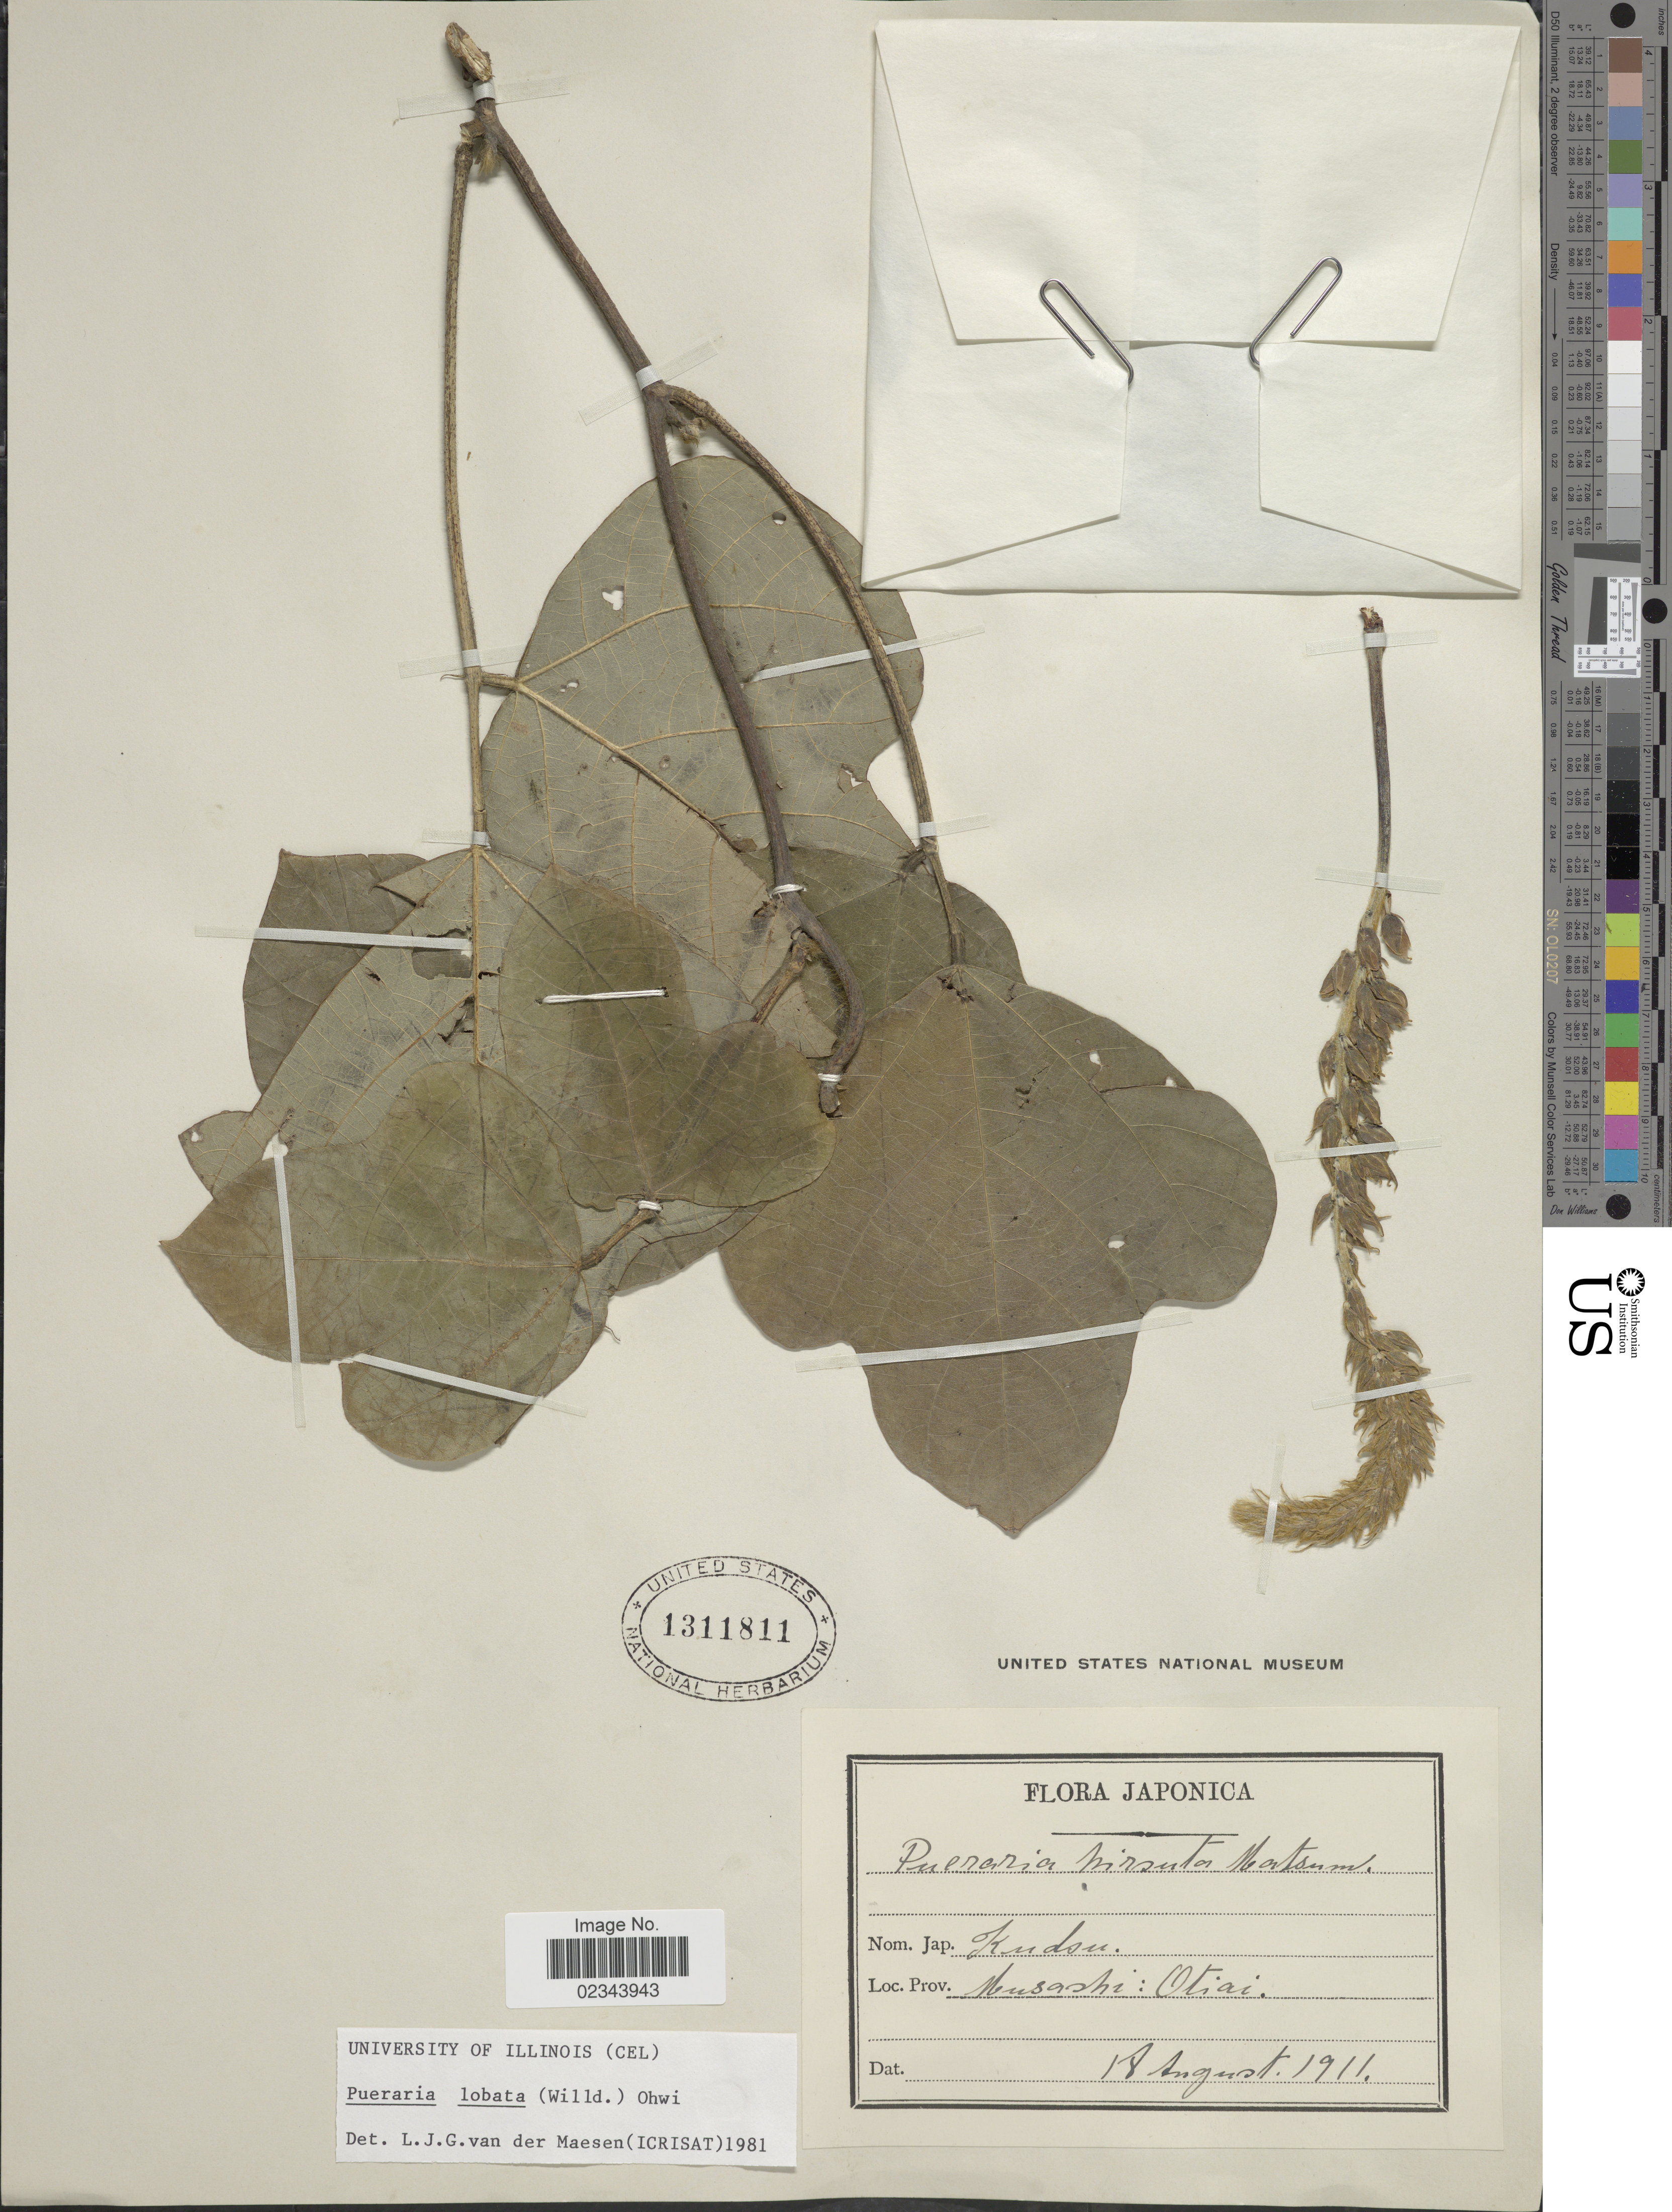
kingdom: Plantae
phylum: Tracheophyta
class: Magnoliopsida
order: Fabales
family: Fabaceae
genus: Pueraria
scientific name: Pueraria lobata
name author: (Willd.) Ohwi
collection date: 1911-08-18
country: Japan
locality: Musashi: Otiai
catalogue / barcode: US 1311811